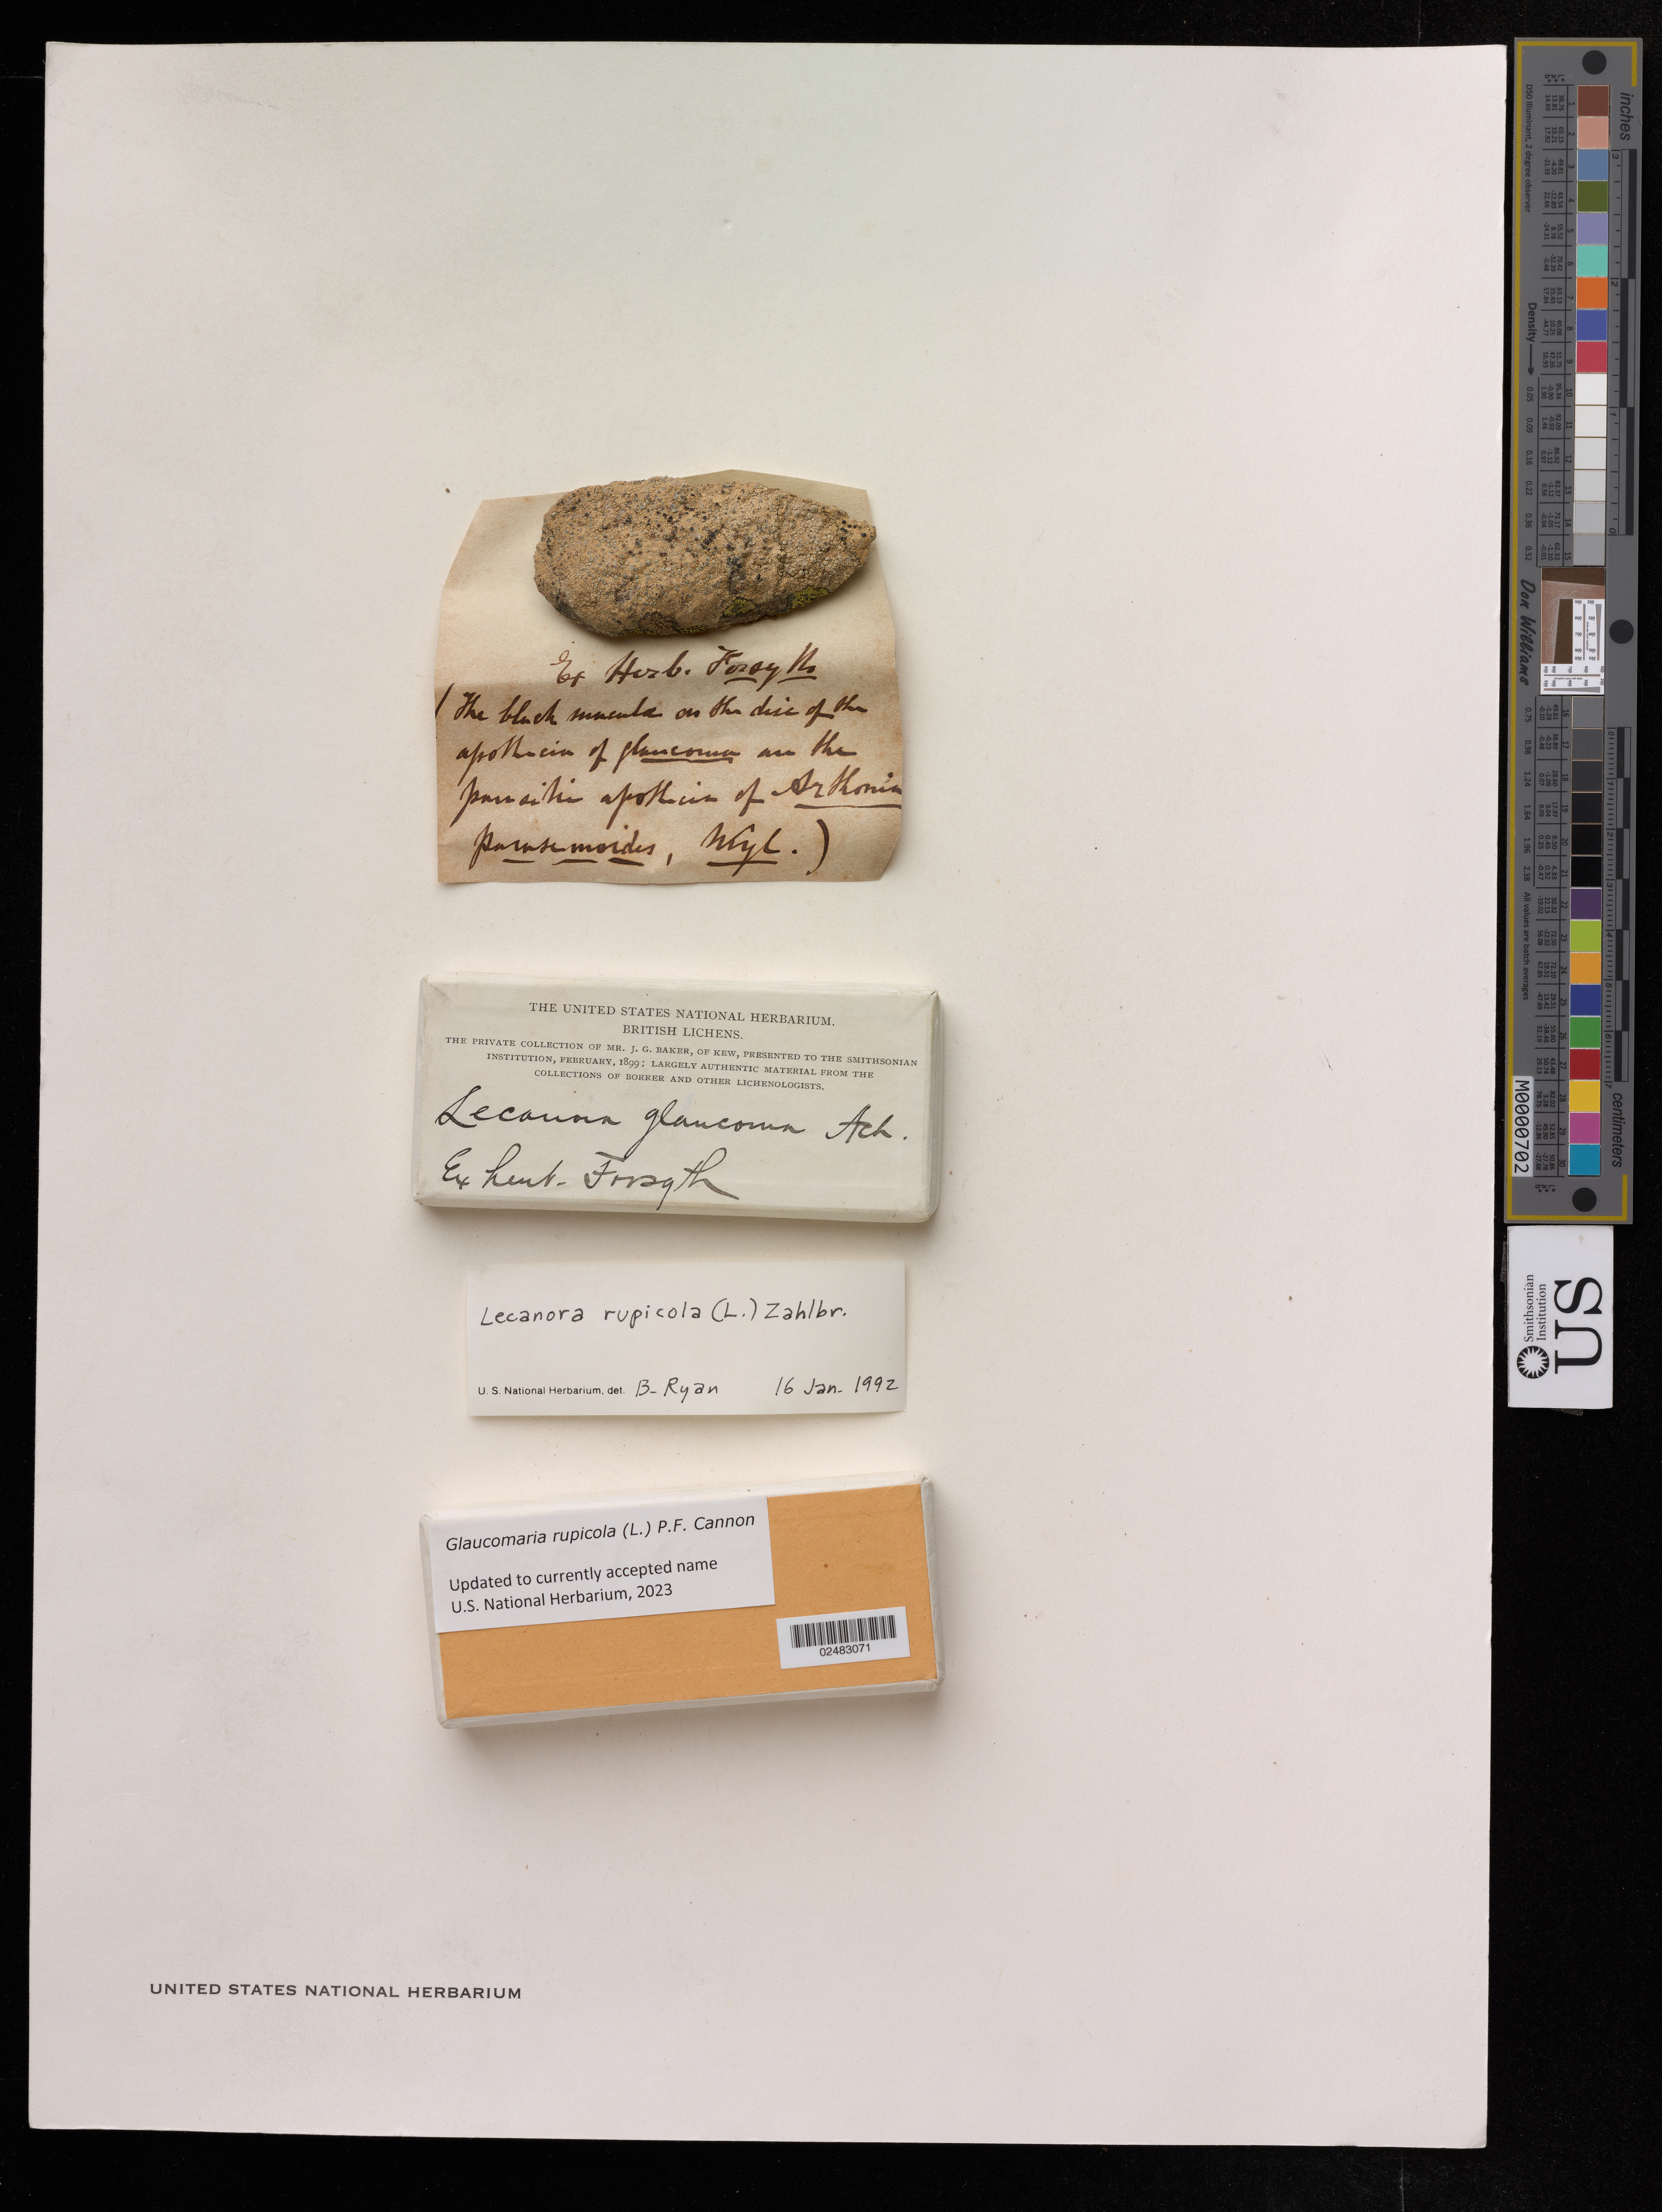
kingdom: Fungi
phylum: Ascomycota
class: Lecanoromycetes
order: Lecanorales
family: Lecanoraceae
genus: Glaucomaria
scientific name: Glaucomaria rupicola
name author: (L.) P.F. Cannon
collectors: ex herb. Forsyth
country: United Kingdom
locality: British.